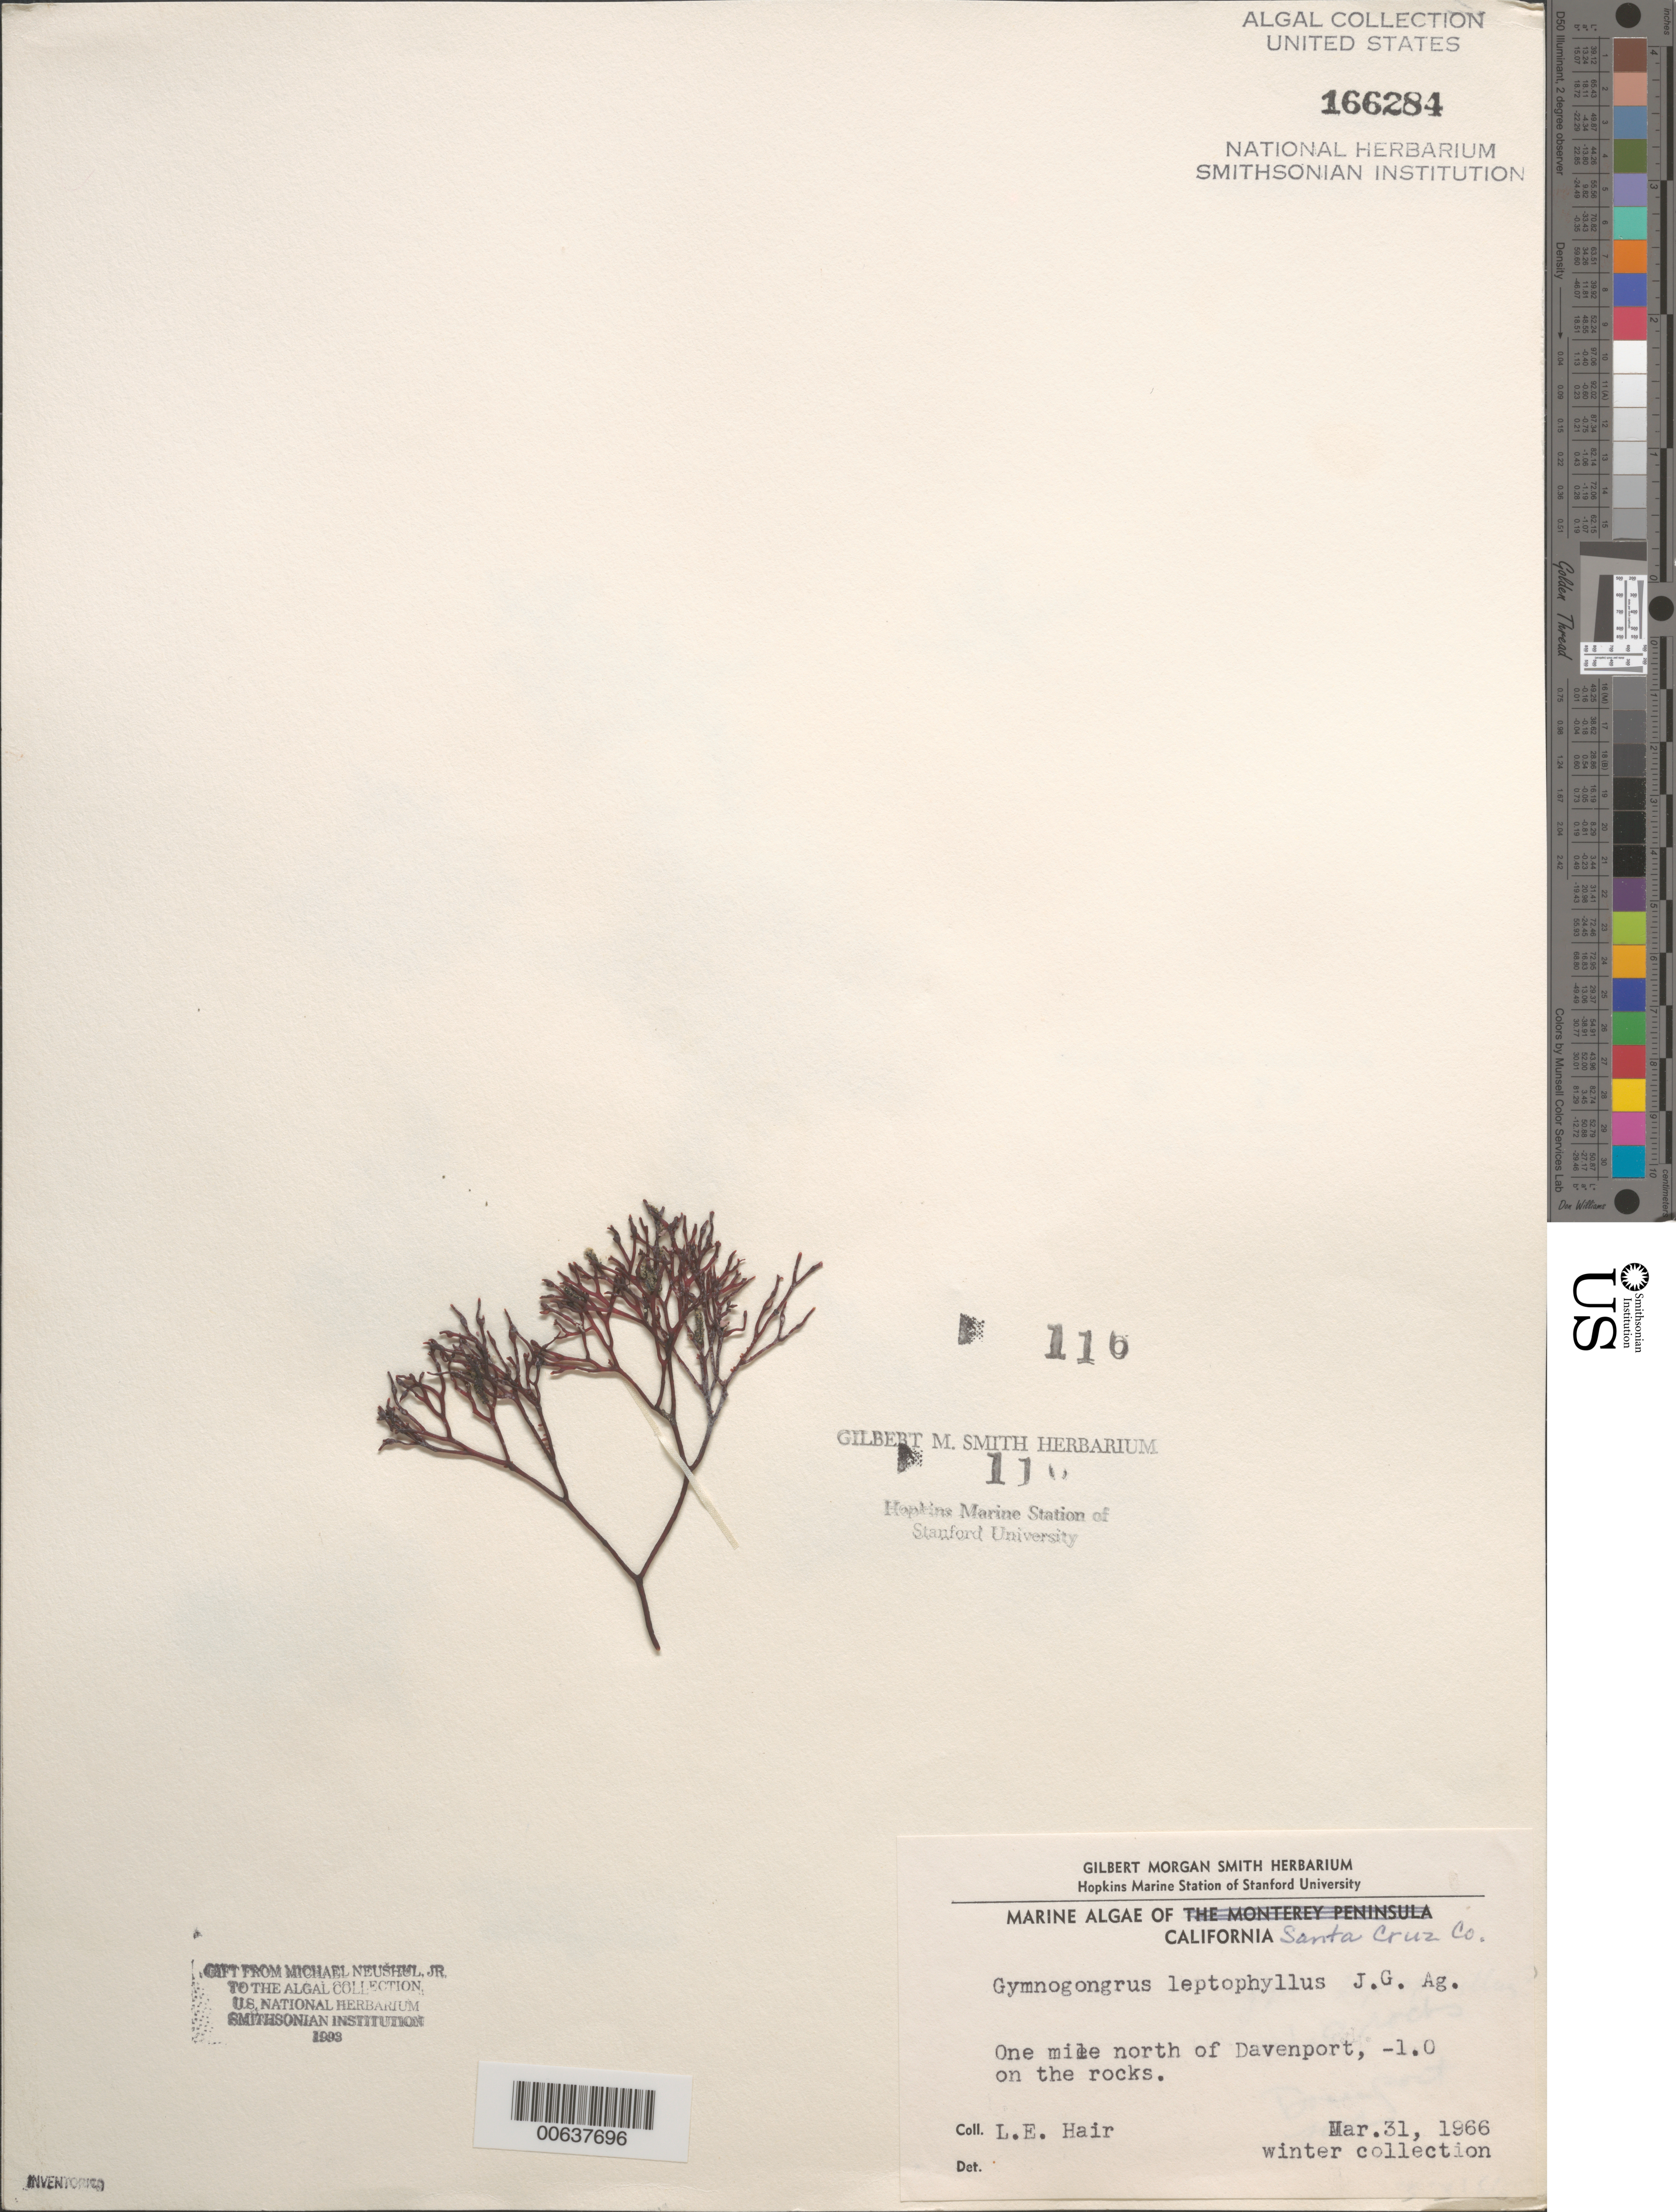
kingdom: Plantae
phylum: Rhodophyta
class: Florideophyceae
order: Gigartinales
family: Phyllophoraceae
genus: Besa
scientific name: Besa leptophylla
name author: (J. Agardh) M.S.Calderon & K.A. Miller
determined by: Algae name updating Project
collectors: L. Hair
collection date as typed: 31 Mar 1966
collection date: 1966-03-31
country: United States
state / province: California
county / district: Santa Cruz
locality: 1 mile north of Davenport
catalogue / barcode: US 166284